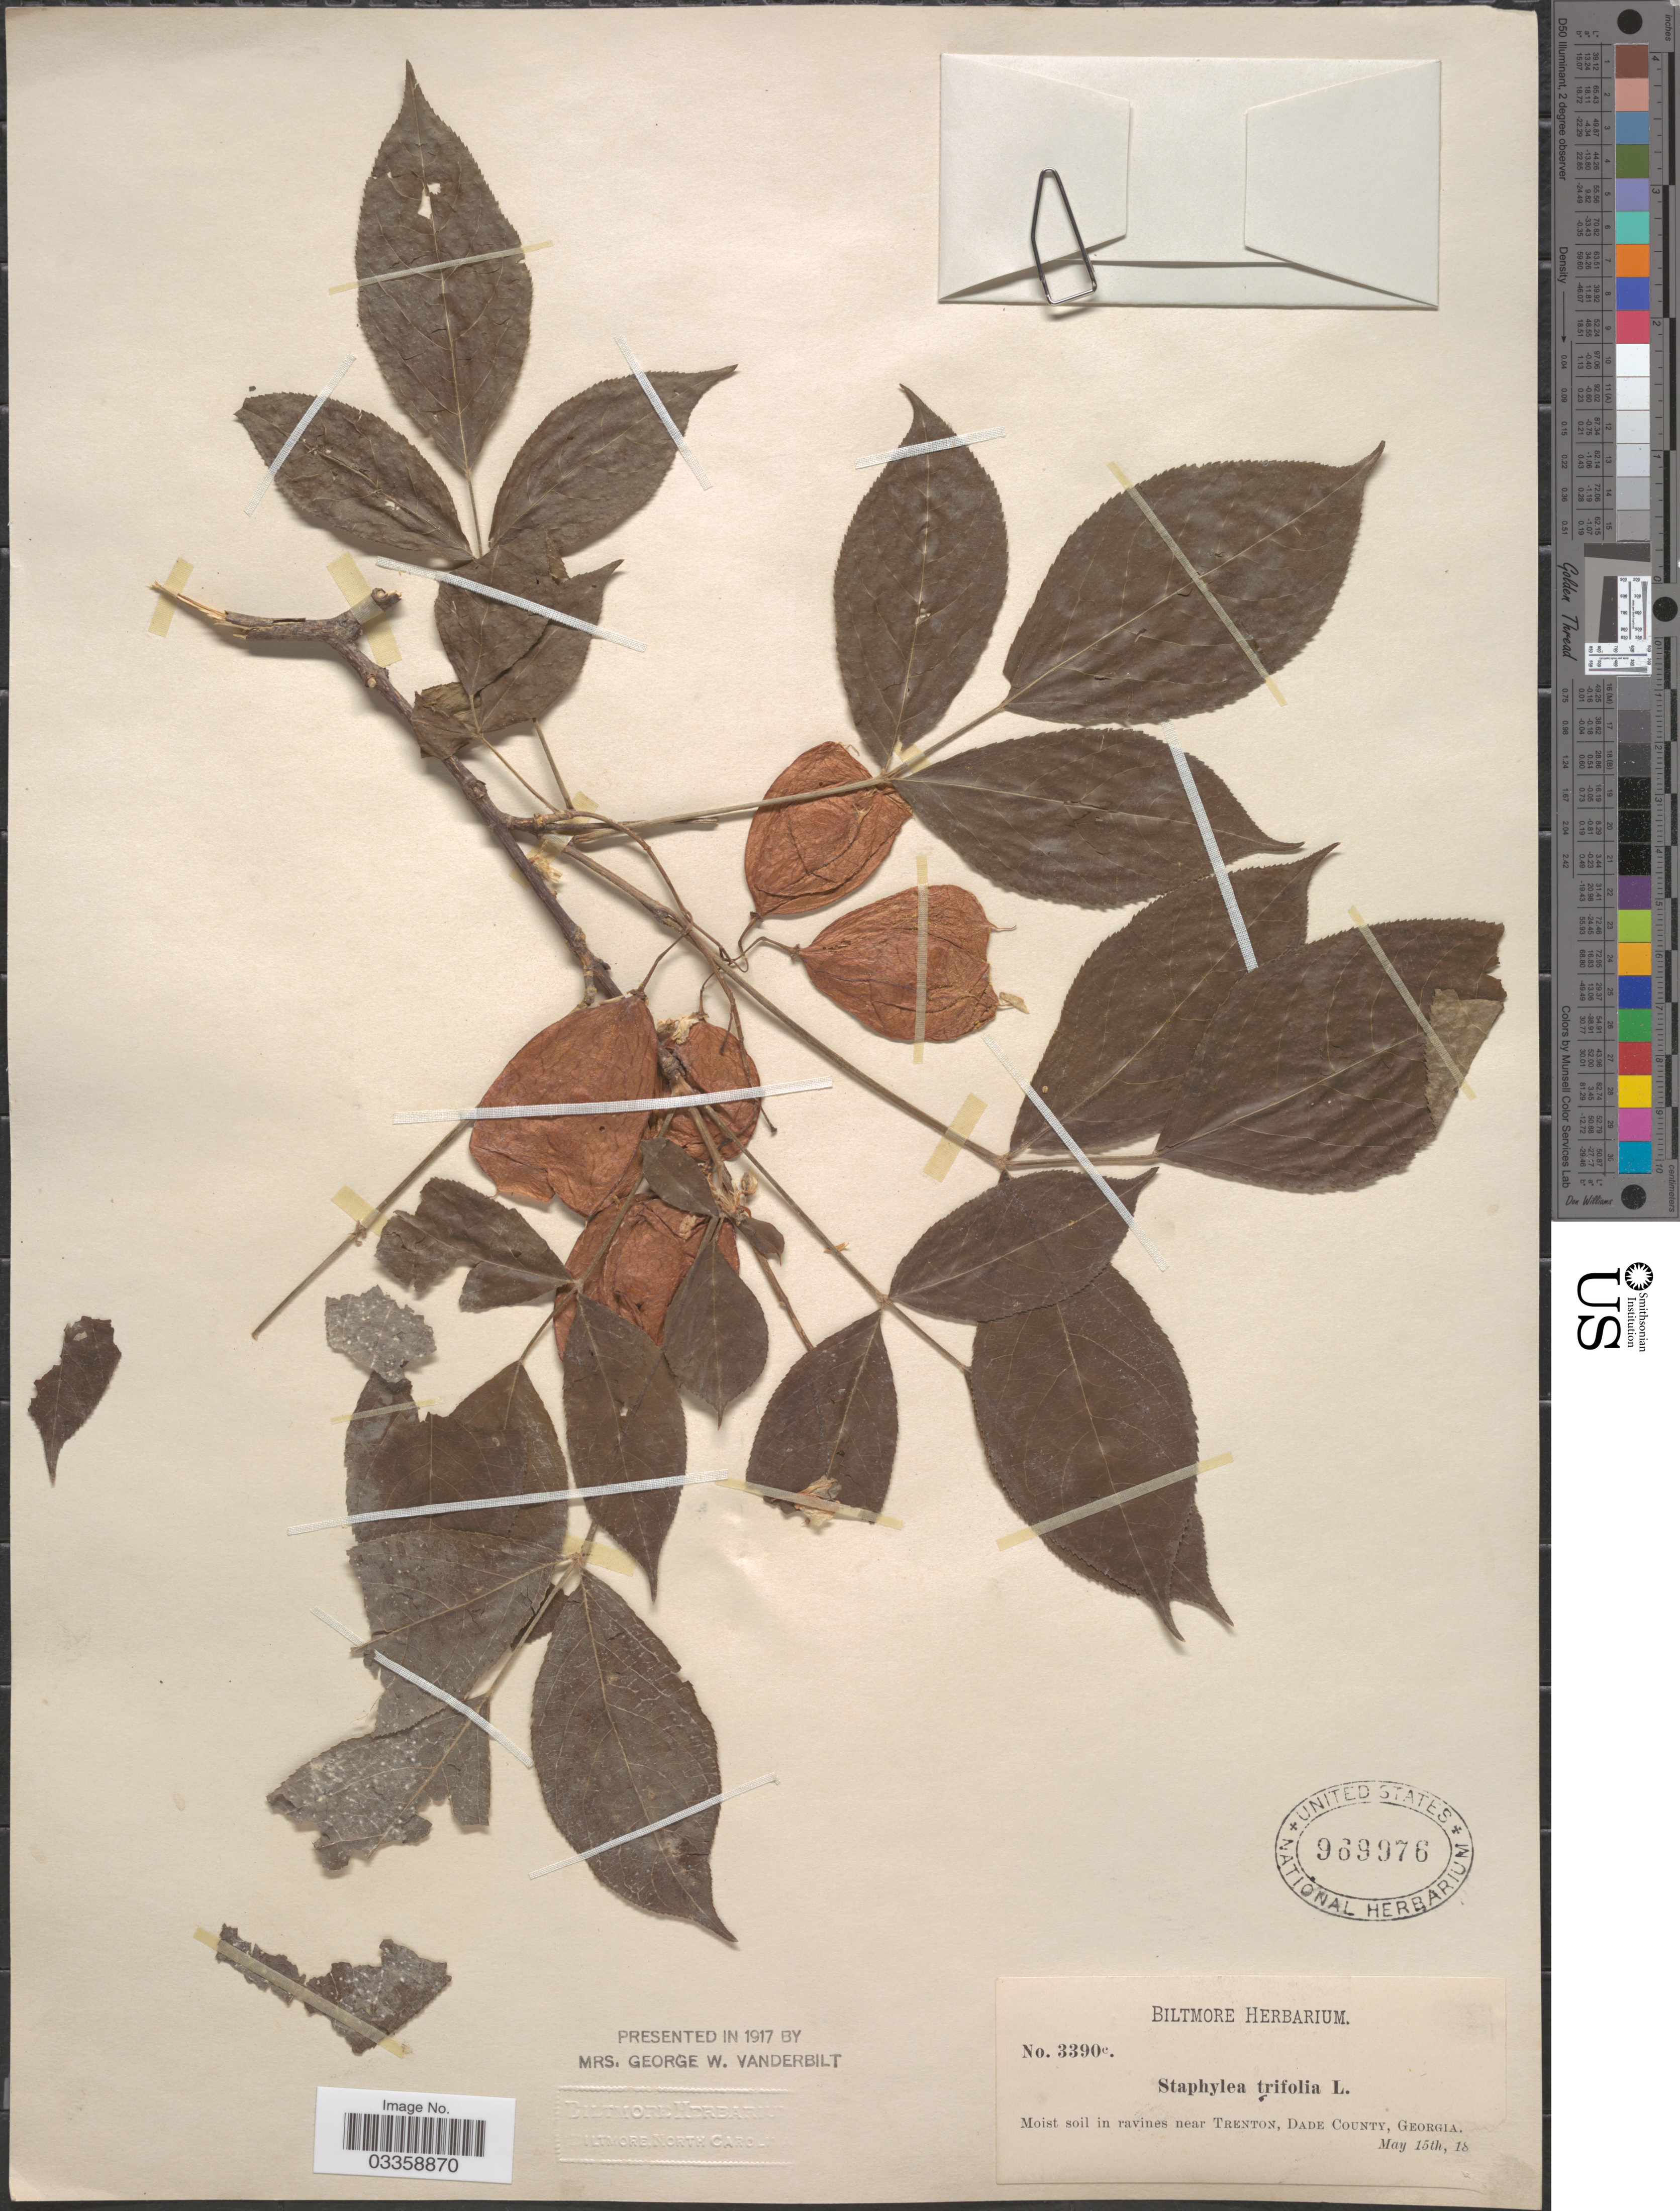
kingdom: Plantae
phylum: Tracheophyta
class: Magnoliopsida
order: Crossosomatales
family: Staphyleaceae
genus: Staphylea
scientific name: Staphylea trifolia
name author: L.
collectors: ex herb. Biltmore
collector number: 3390c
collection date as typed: May 15th, 18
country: United States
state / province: Georgia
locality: Moist soil in ravines near Trenton, Dade County.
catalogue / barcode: US 969976